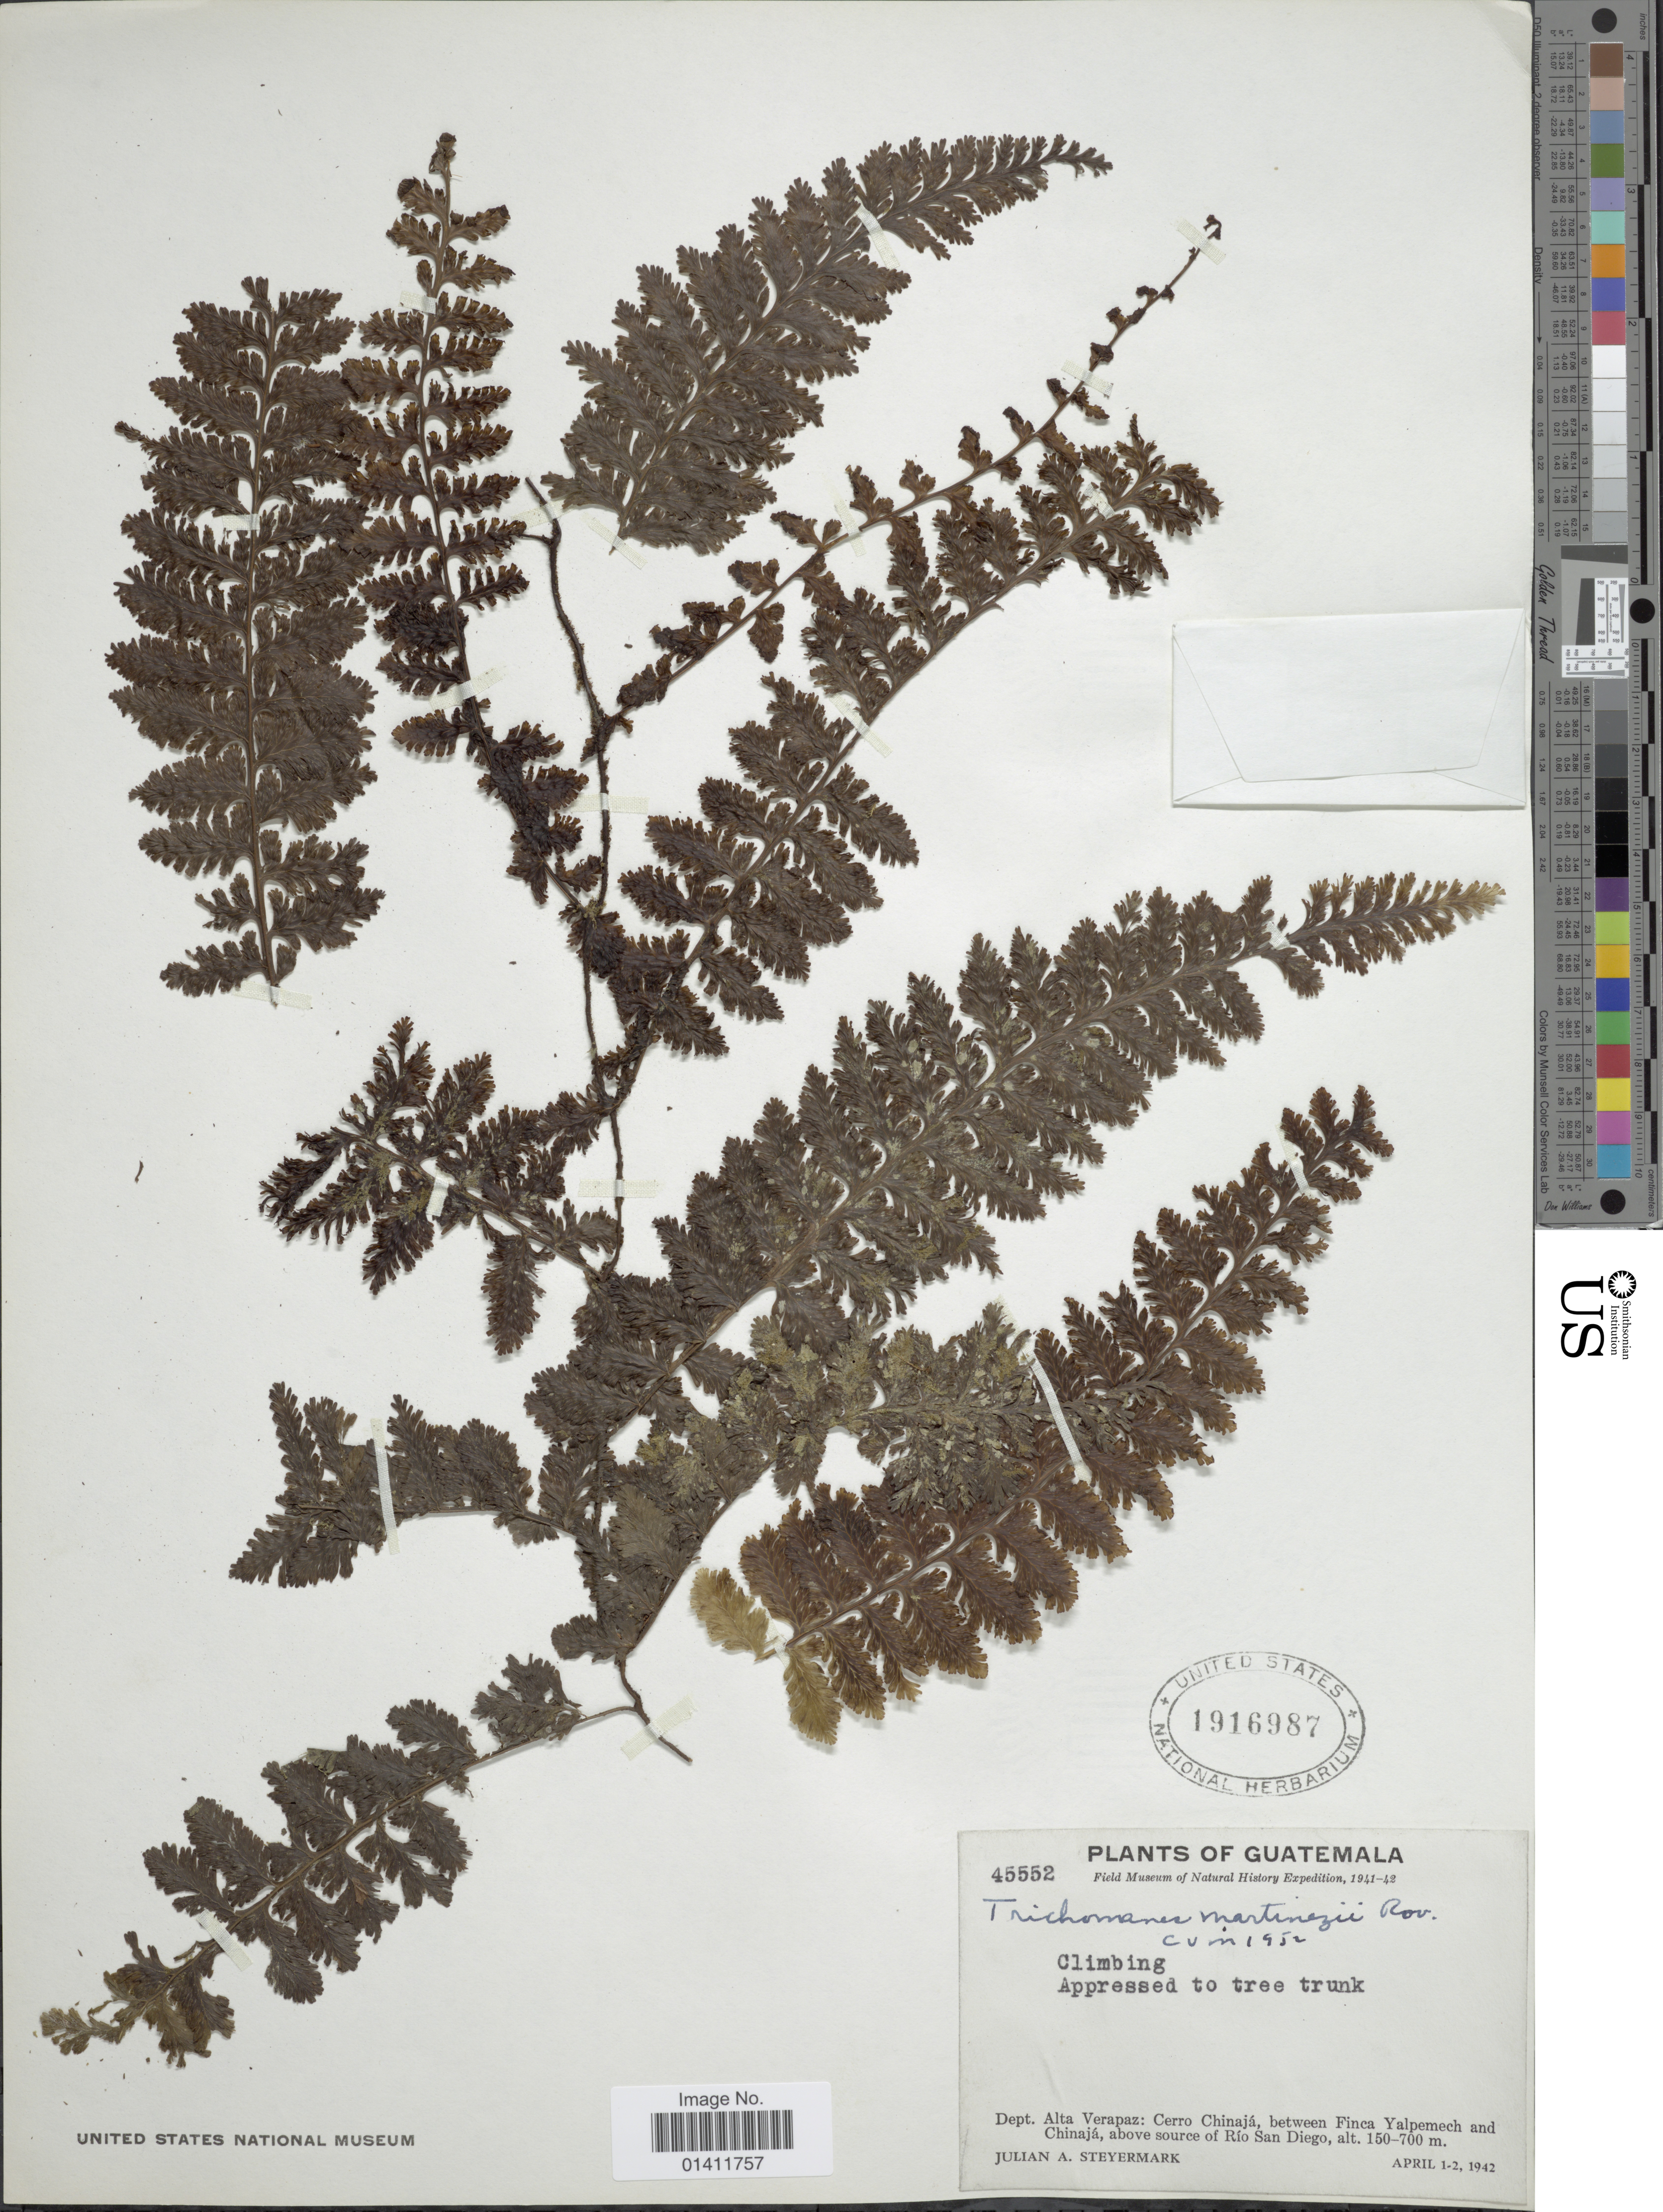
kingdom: Plantae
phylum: Tracheophyta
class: Polypodiopsida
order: Hymenophyllales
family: Hymenophyllaceae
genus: Vandenboschia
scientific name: Vandenboschia collariata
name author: (Bosch) Ebihara & K. Iwats.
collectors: J. Steyermark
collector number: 45552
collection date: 1942-04-01/1942-04-02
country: Guatemala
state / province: Alta Verapaz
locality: Dept. Alta Verapaz: Cerro Chinaja, between Finca Yalpemech and Chinaja, above source of Rio San Diego.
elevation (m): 150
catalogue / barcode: US 1916987